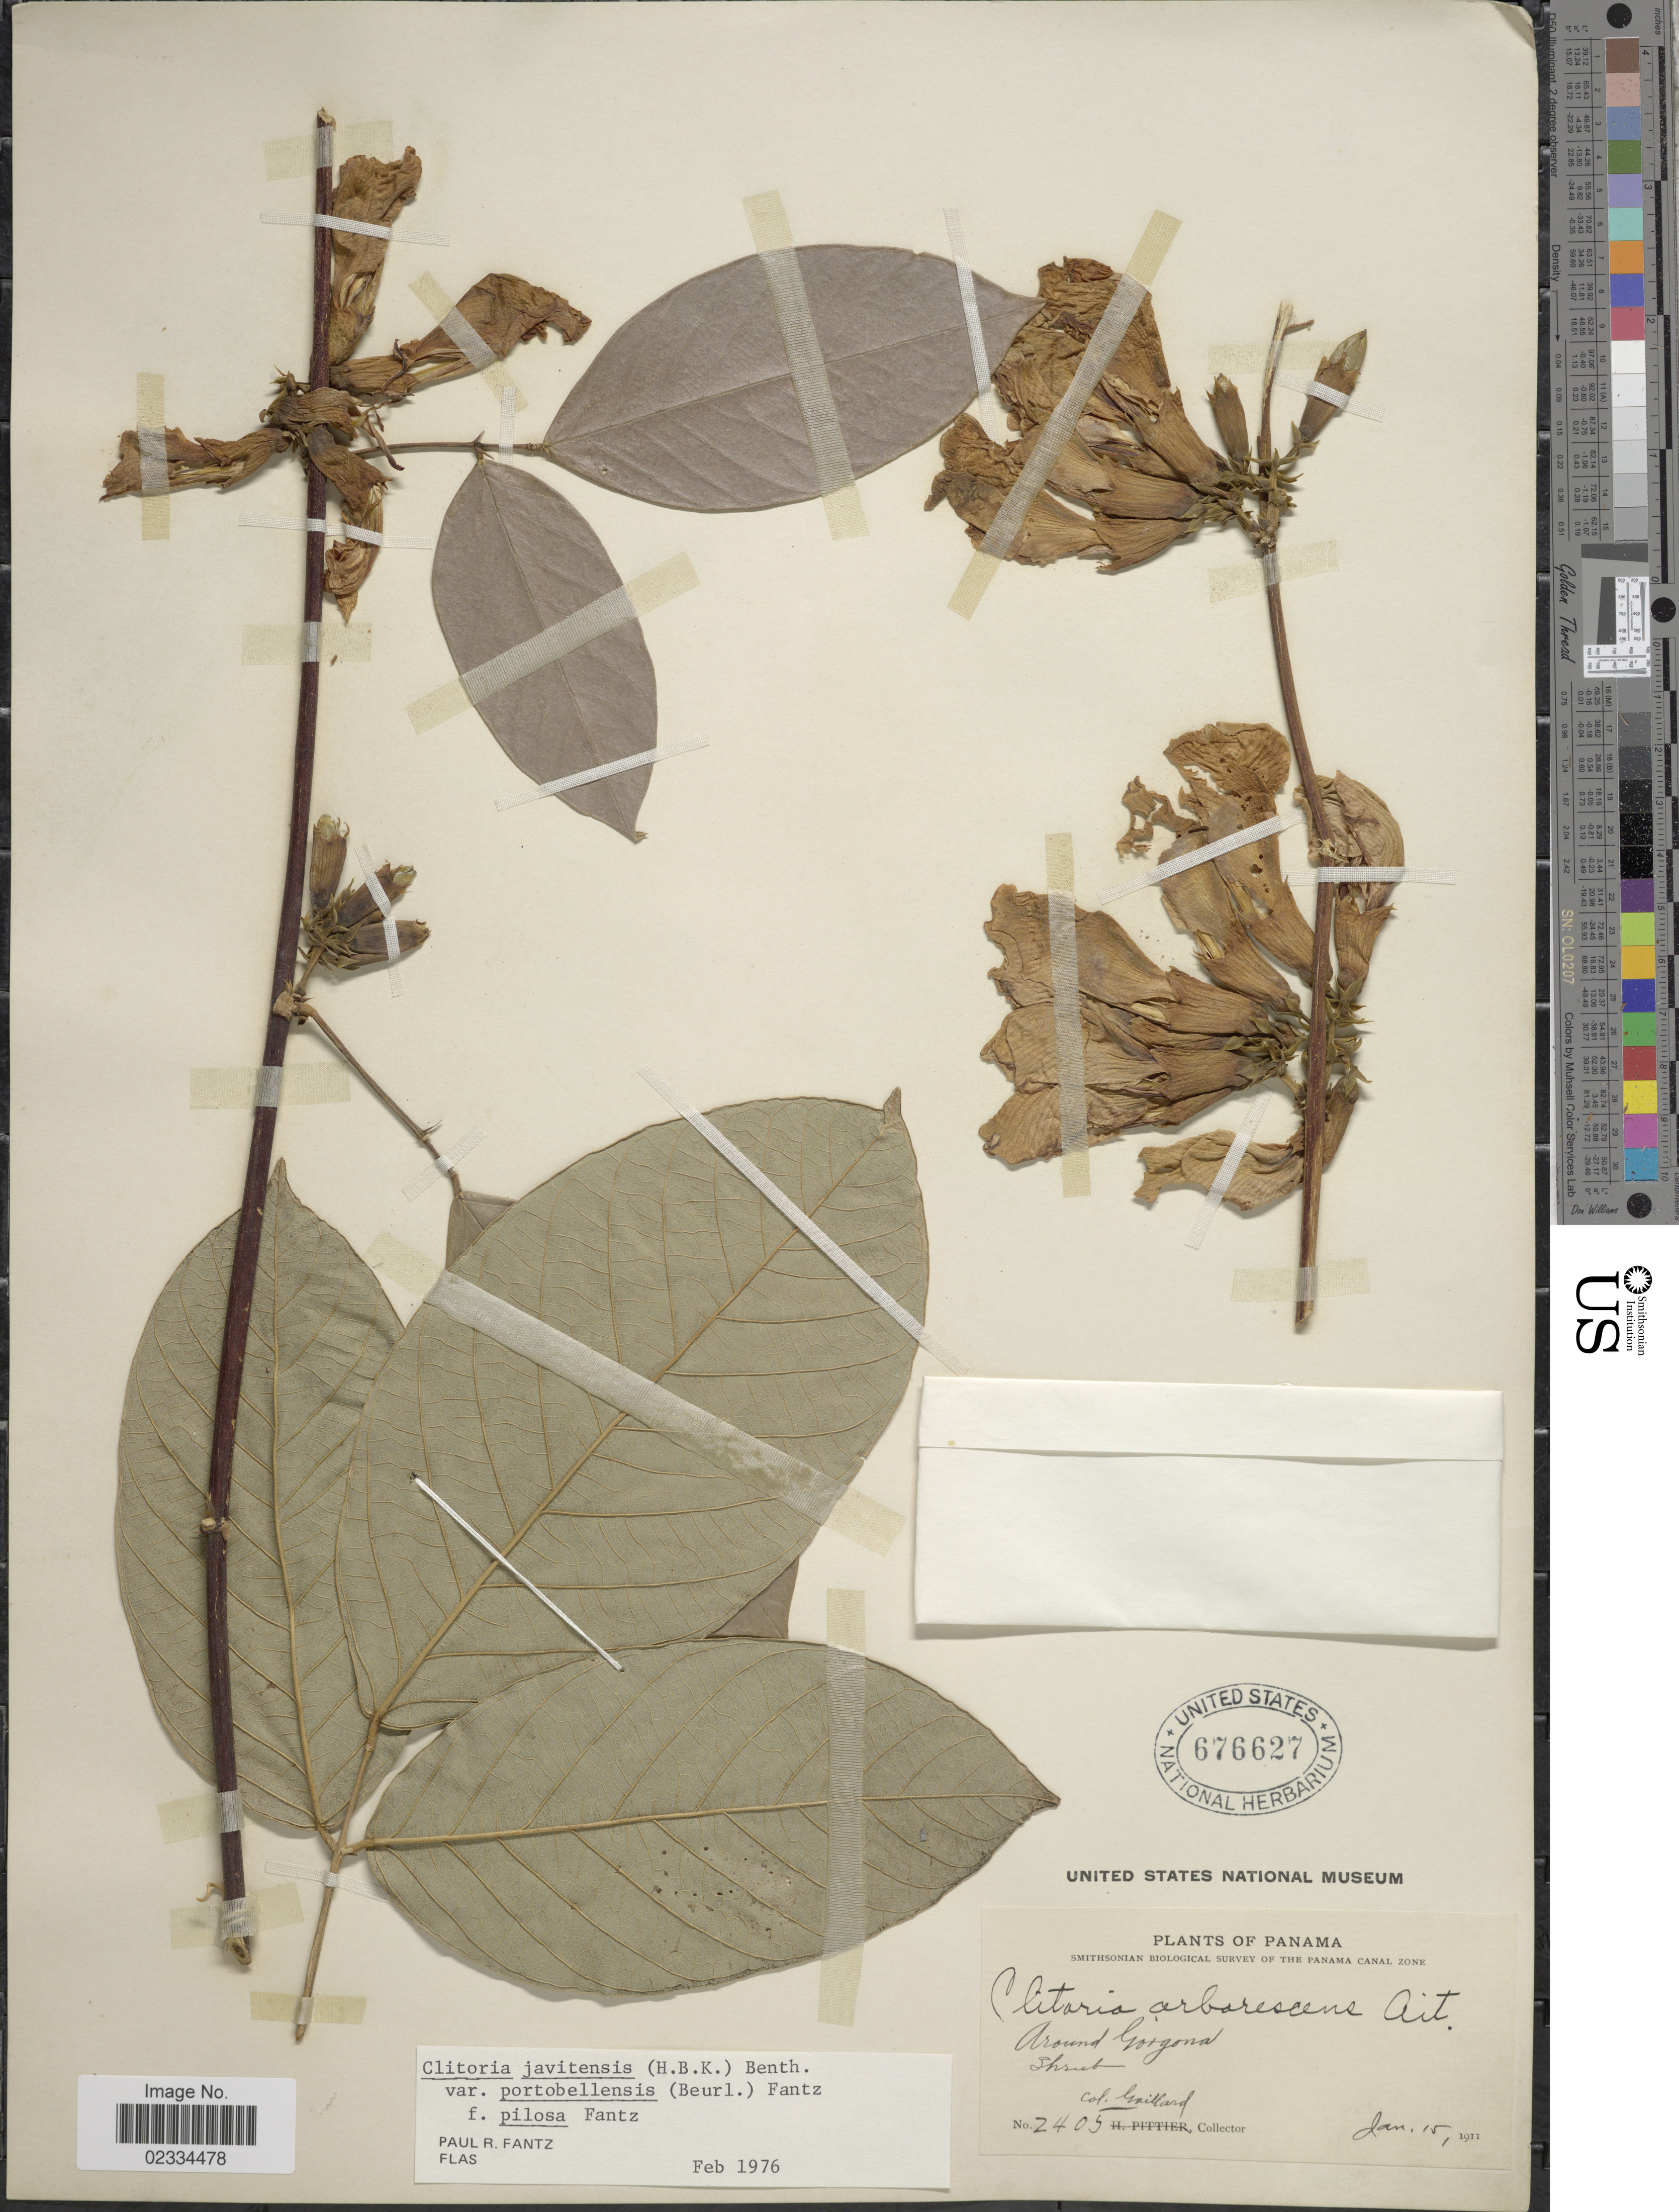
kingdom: Plantae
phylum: Tracheophyta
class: Magnoliopsida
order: Fabales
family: Fabaceae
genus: Clitoria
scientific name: Clitoria javitensis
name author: (Kunth) Benth.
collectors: Gaillard, --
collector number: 2405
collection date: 1911-01-15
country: Panama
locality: Around Gorgonal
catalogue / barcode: US 676627